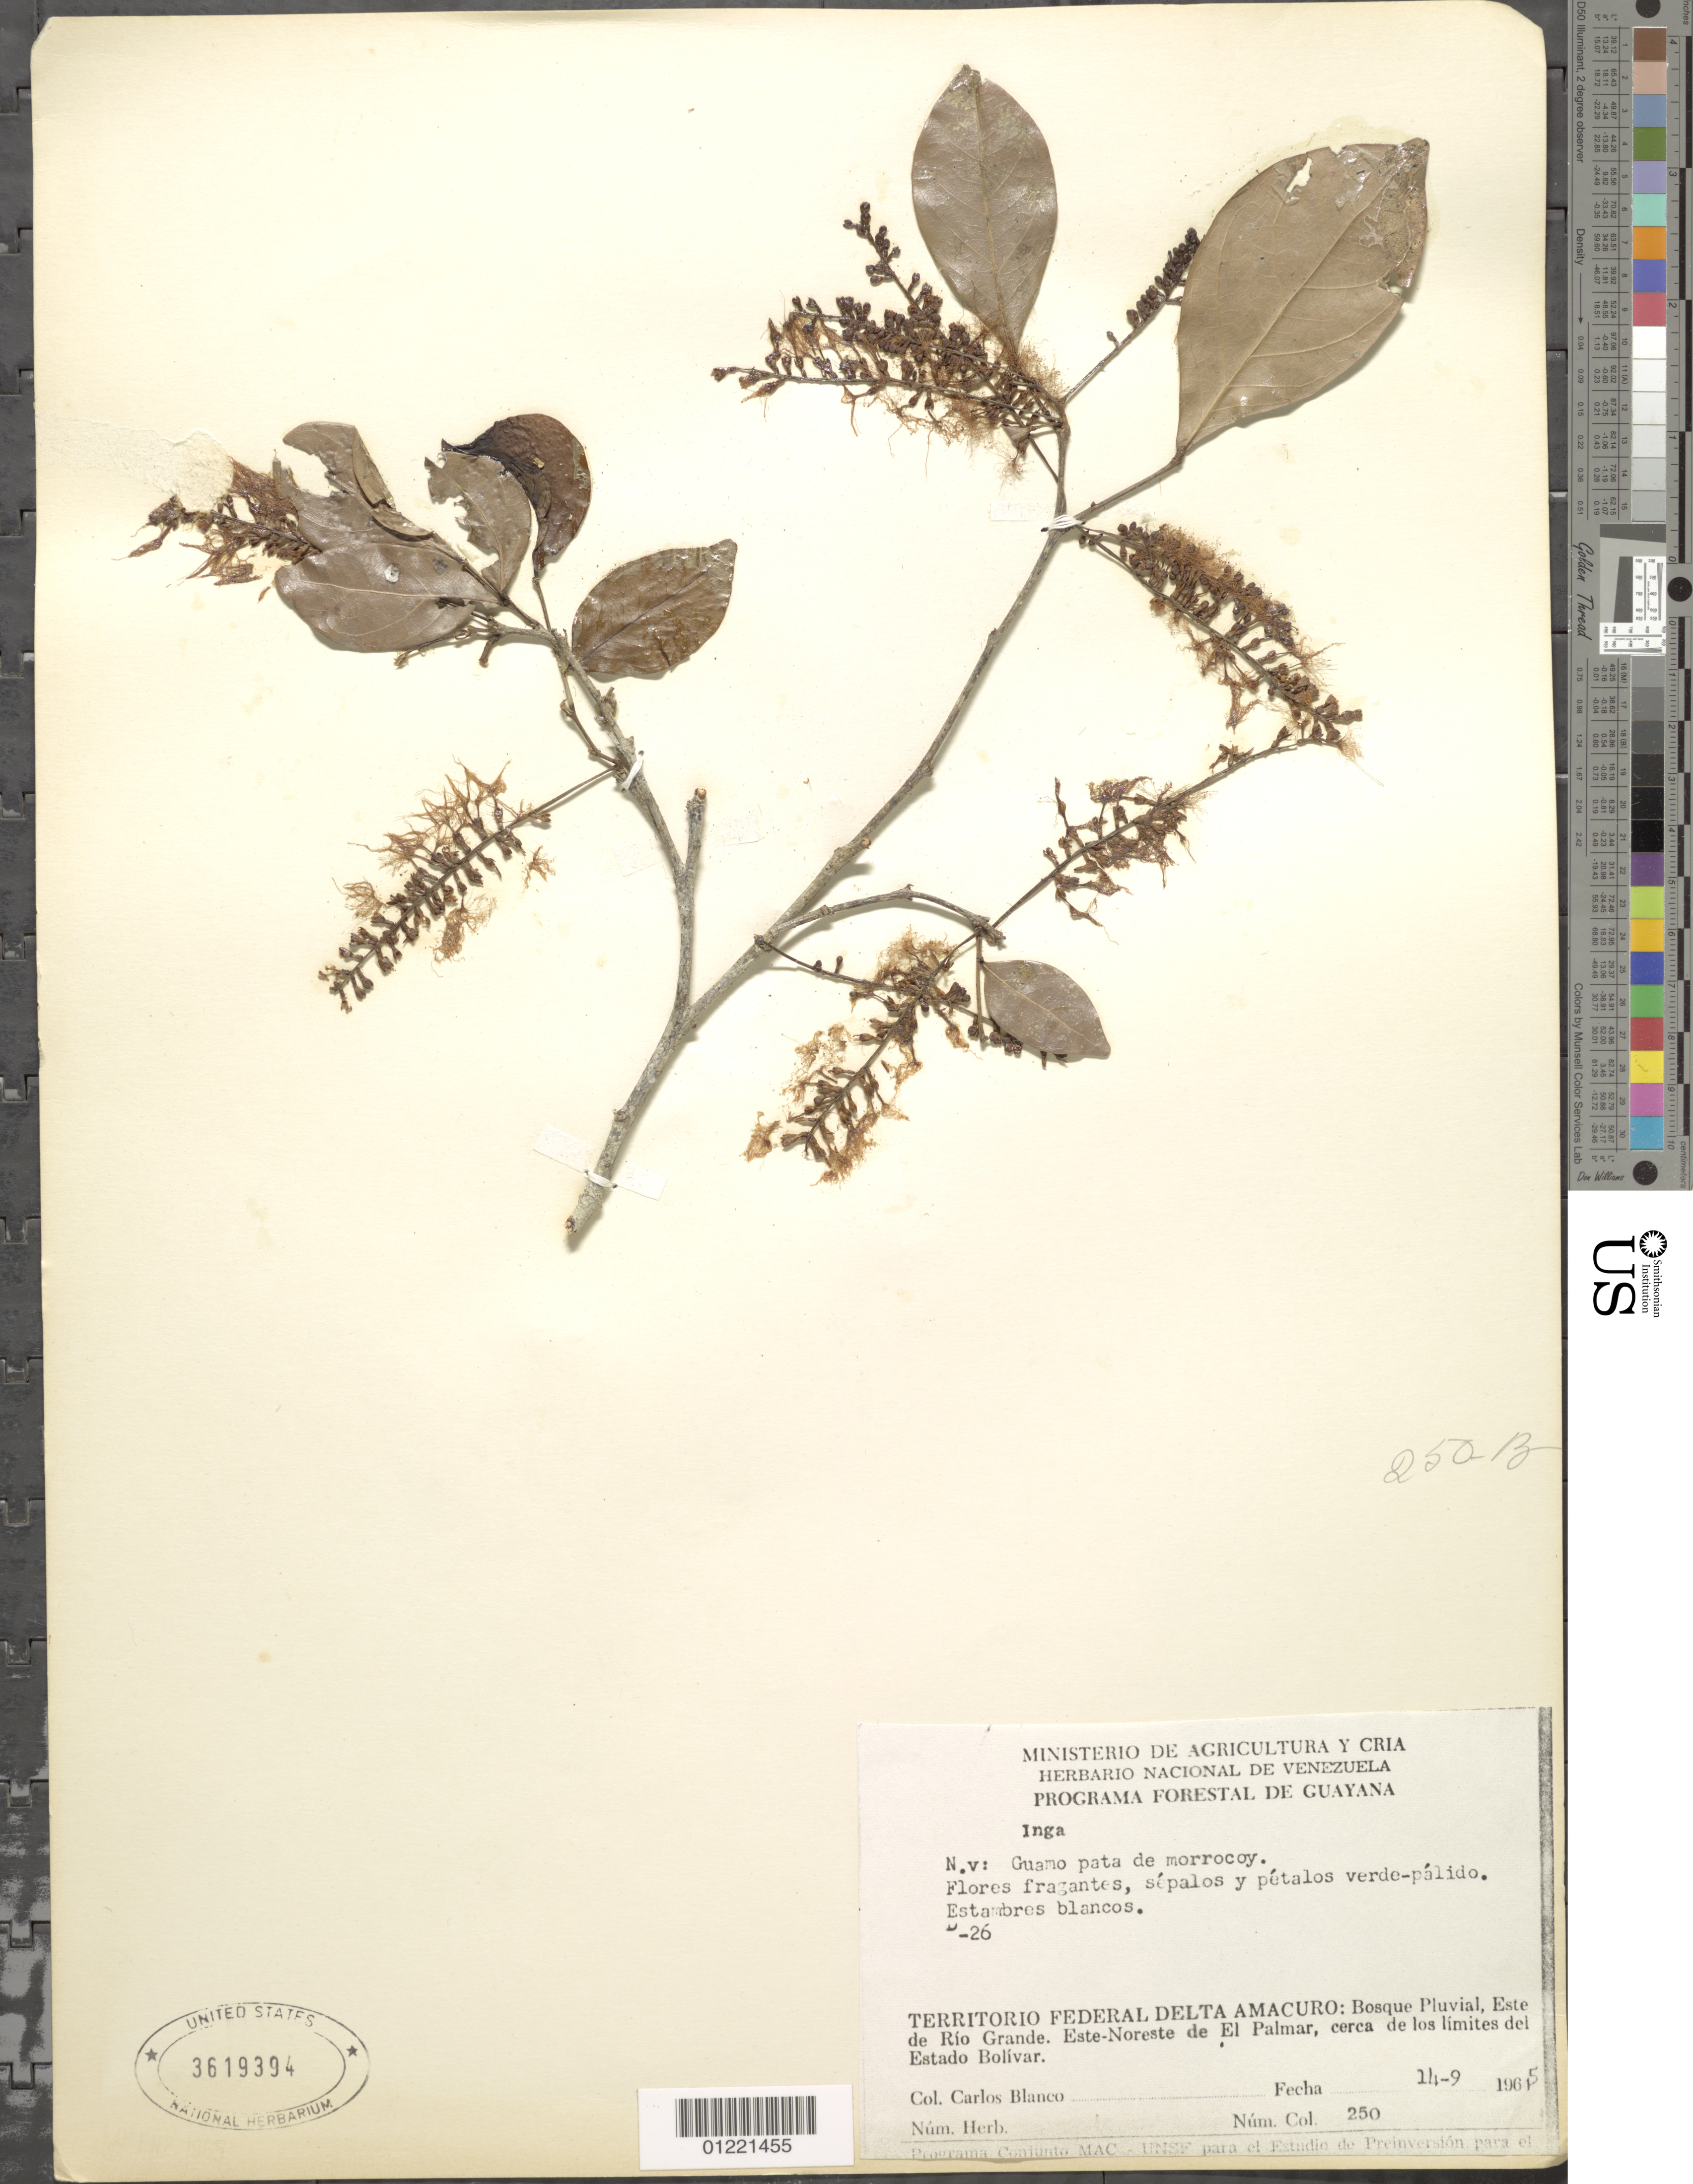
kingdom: Plantae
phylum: Tracheophyta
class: Magnoliopsida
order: Fabales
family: Fabaceae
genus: Inga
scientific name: Inga sp.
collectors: C. Blanco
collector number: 250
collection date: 1965-09-14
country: Venezuela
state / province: Bolívar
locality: TERRITORIO FEDERAL DELTA AMACURO: Bosque pluvial, este de Rio Grande. Este-Noreste de El Palmar, cerca de los limites del Estado Bolivar.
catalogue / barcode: US 3619394